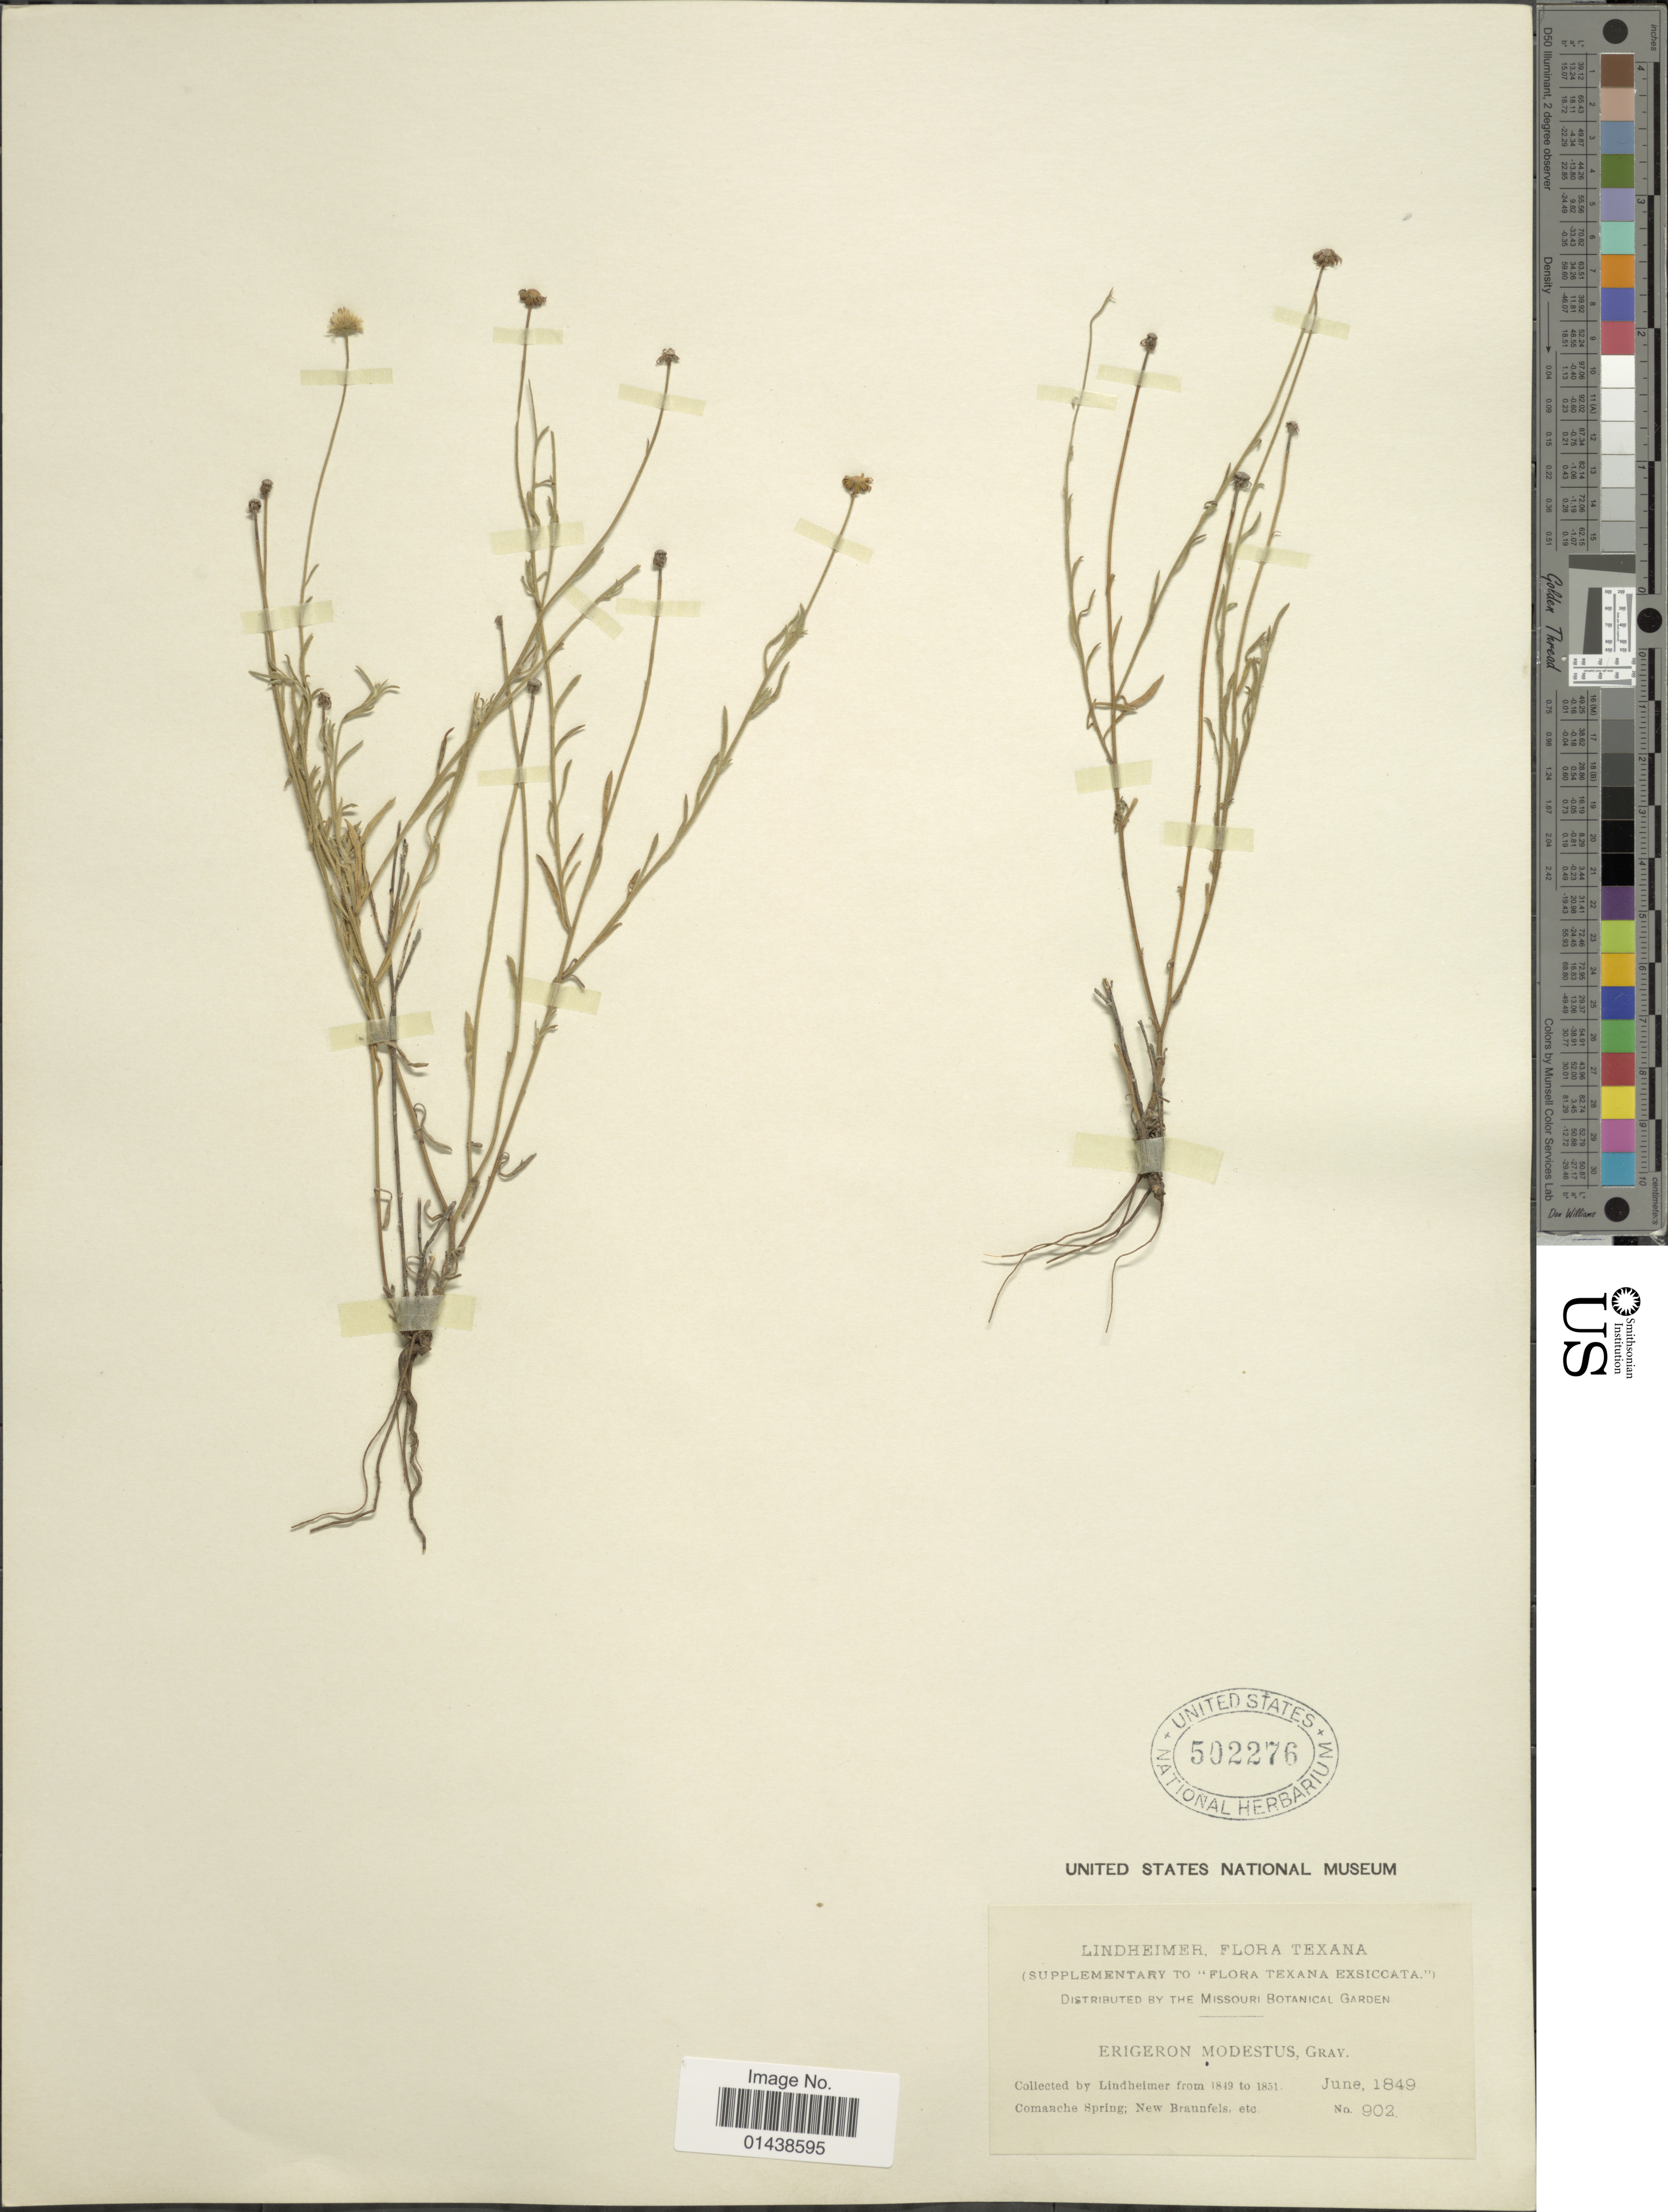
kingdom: Plantae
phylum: Tracheophyta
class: Magnoliopsida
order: Asterales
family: Asteraceae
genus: Erigeron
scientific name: Erigeron modestus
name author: A. Gray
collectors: -. Lindheimer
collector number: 902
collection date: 1849-06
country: United States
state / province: Texas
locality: Comanche Spiring; New Braunfels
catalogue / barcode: US 502276